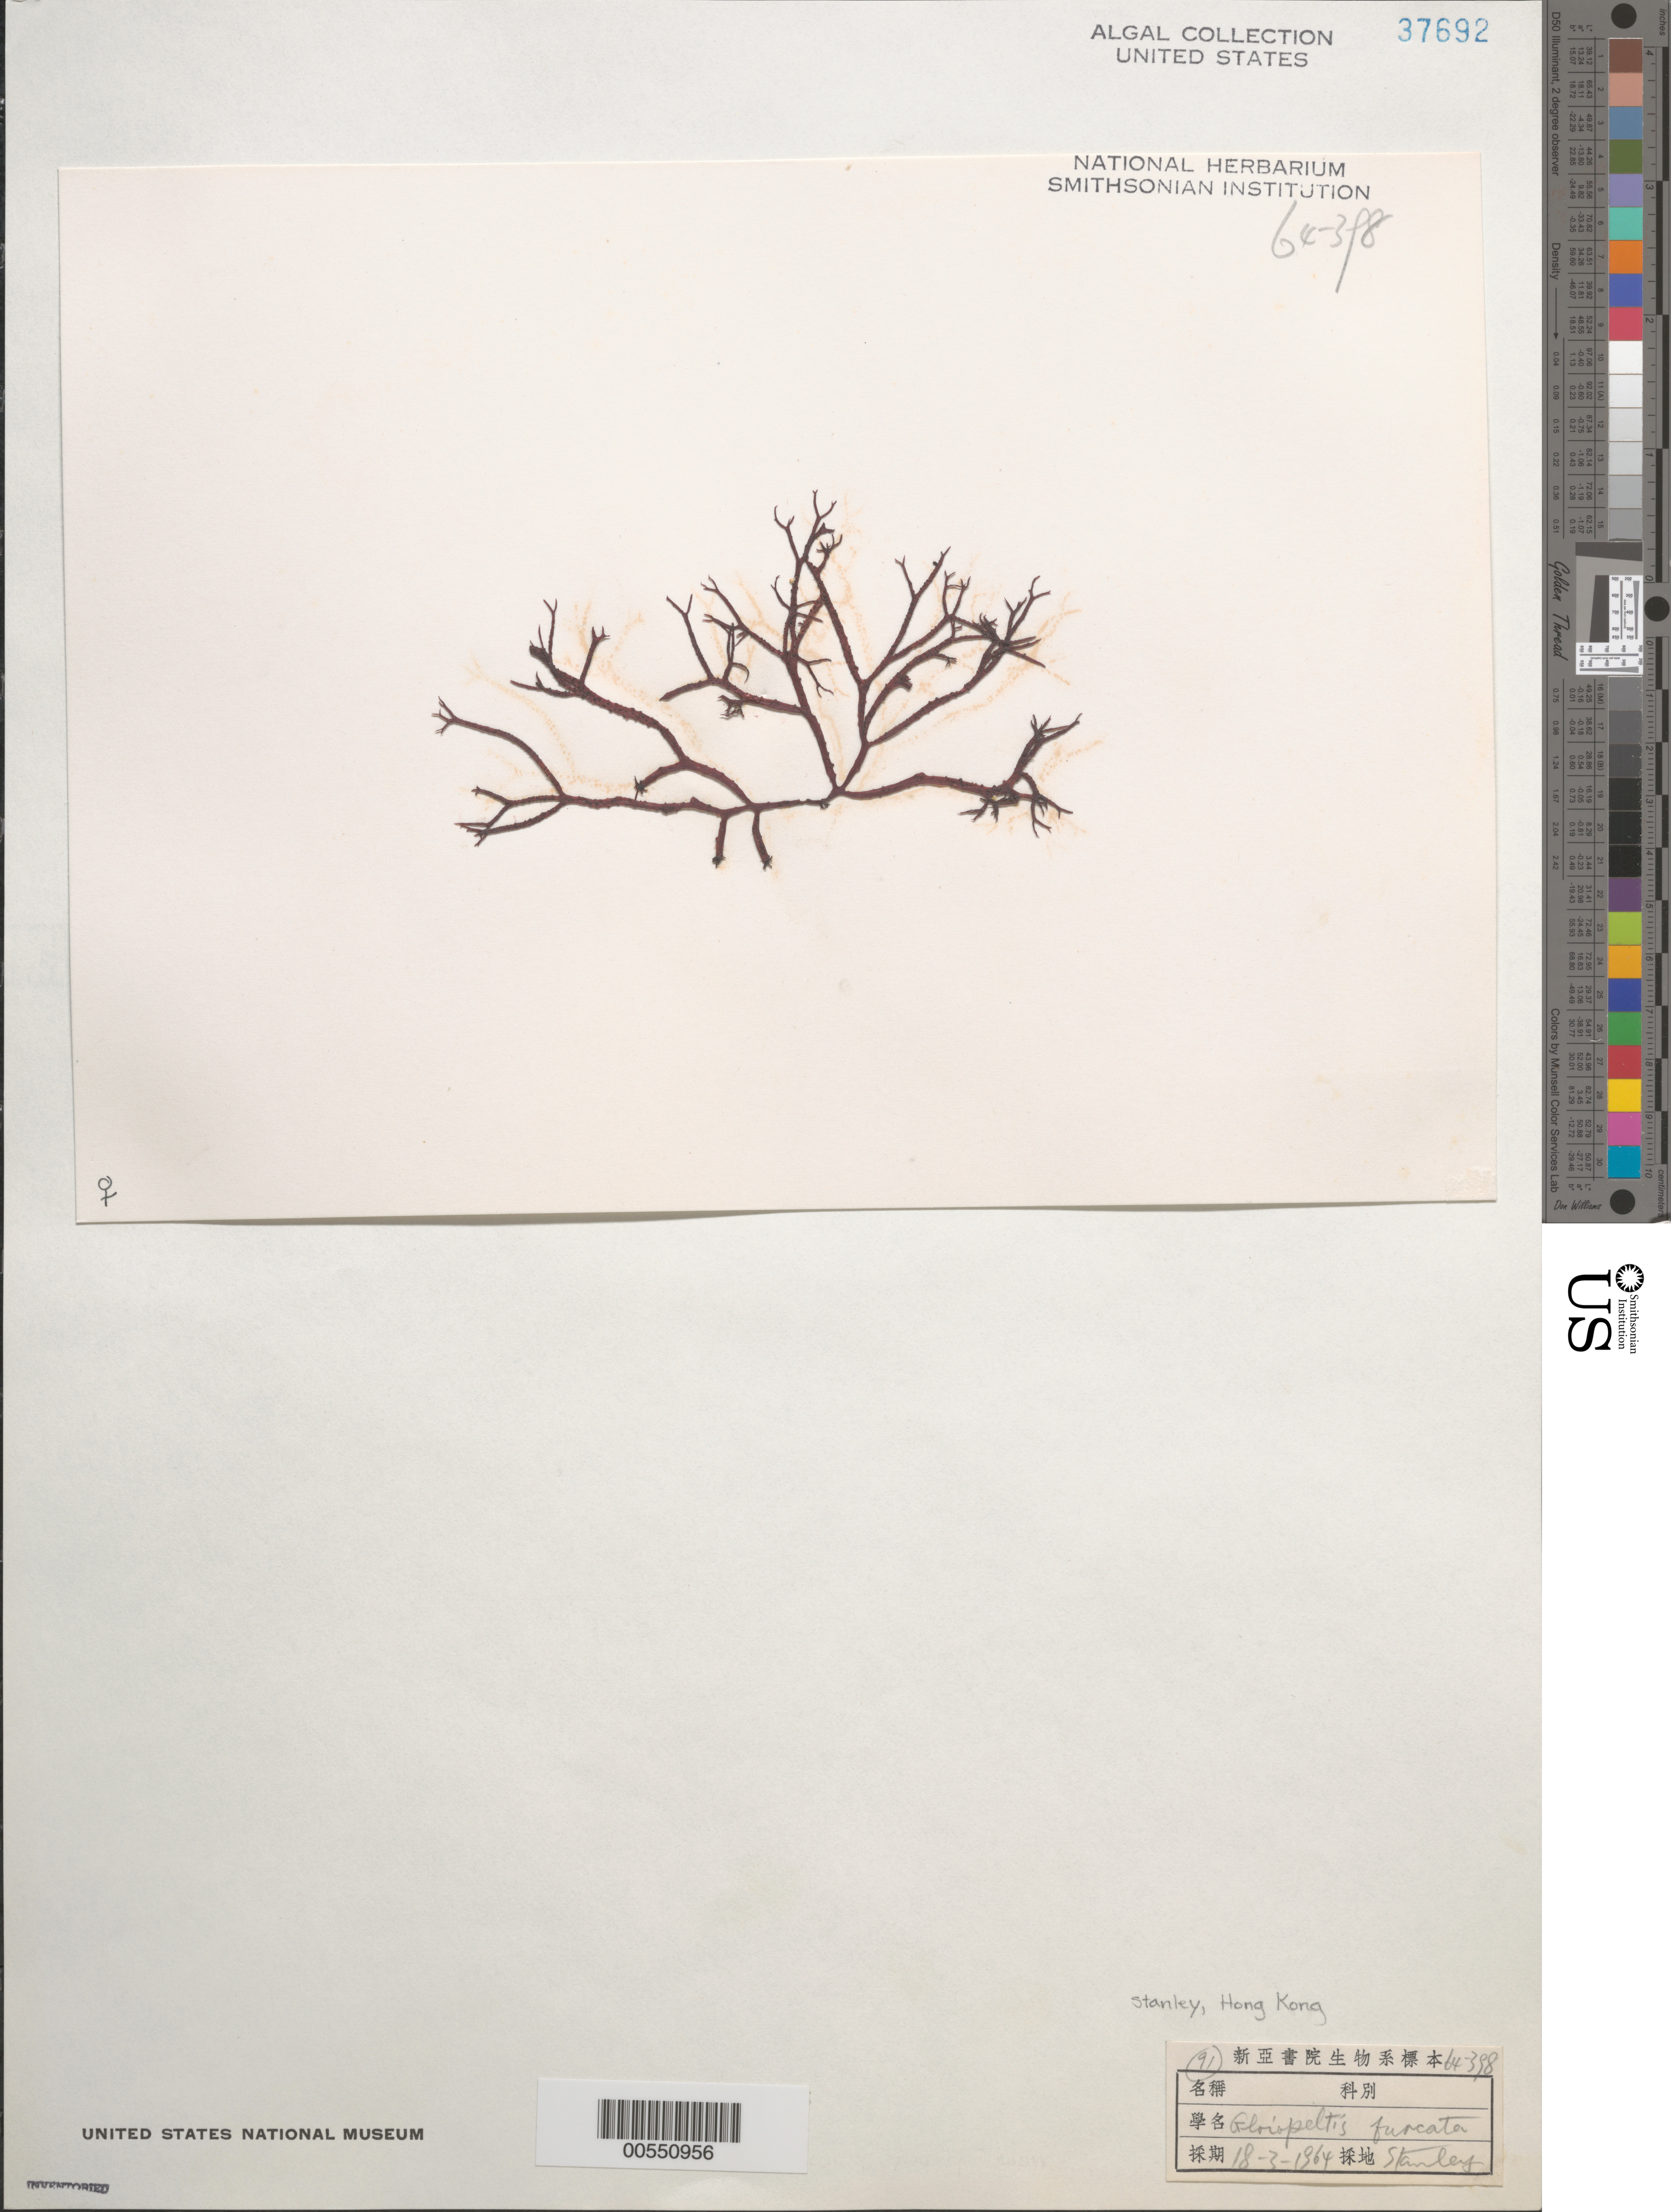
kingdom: Plantae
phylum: Rhodophyta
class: Florideophyceae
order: Gigartinales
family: Endocladiaceae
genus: Gloiopeltis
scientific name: Gloiopeltis furcata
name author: (Postels & Rupr.) J. Agardh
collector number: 64-398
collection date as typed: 18 Mar 1964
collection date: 1964-03-18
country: China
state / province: Hong Kong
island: Hong Kong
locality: Stanley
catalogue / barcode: US 37692